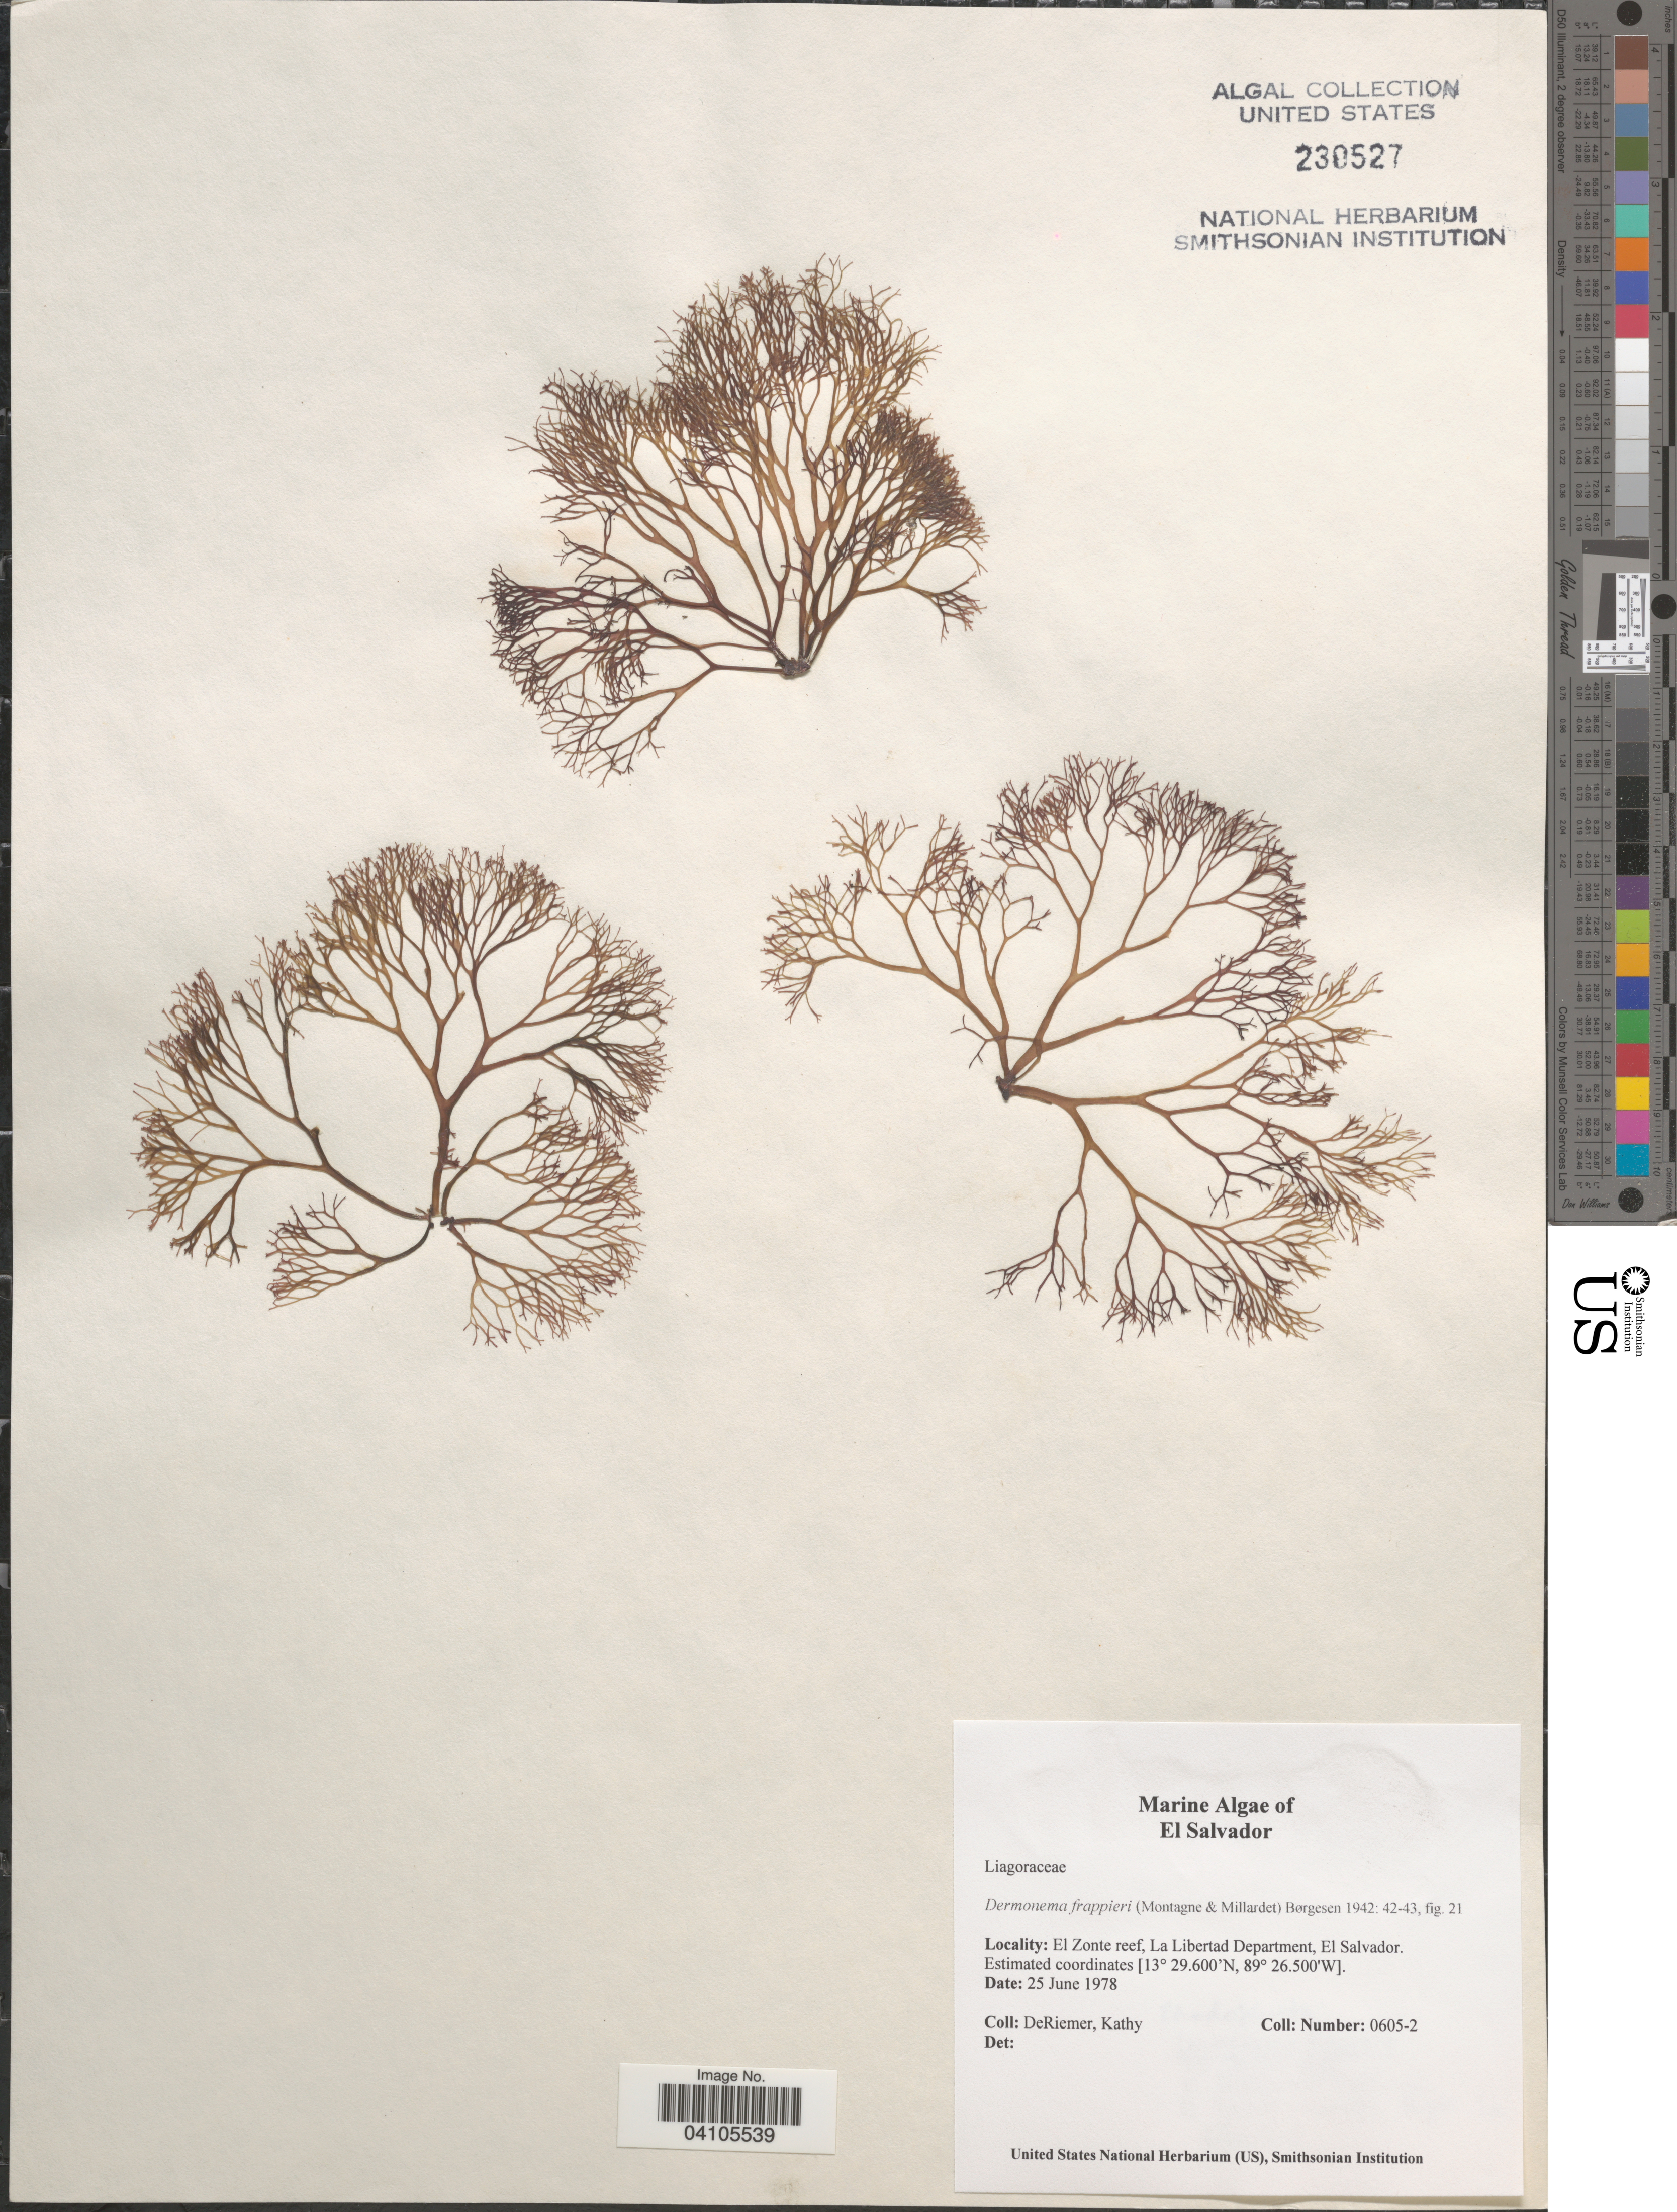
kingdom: Plantae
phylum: Rhodophyta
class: Florideophyceae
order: Nemaliales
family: Liagoraceae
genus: Dermonema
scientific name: Dermonema virens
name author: (J. Agardh) Pedroche & Ávila Ortíz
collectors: K. DeRiemer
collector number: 0605-2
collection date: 1978-06-25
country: El Salvador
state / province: La Libertad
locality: El Zonte reef, La Libertad Department.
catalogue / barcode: US 230527